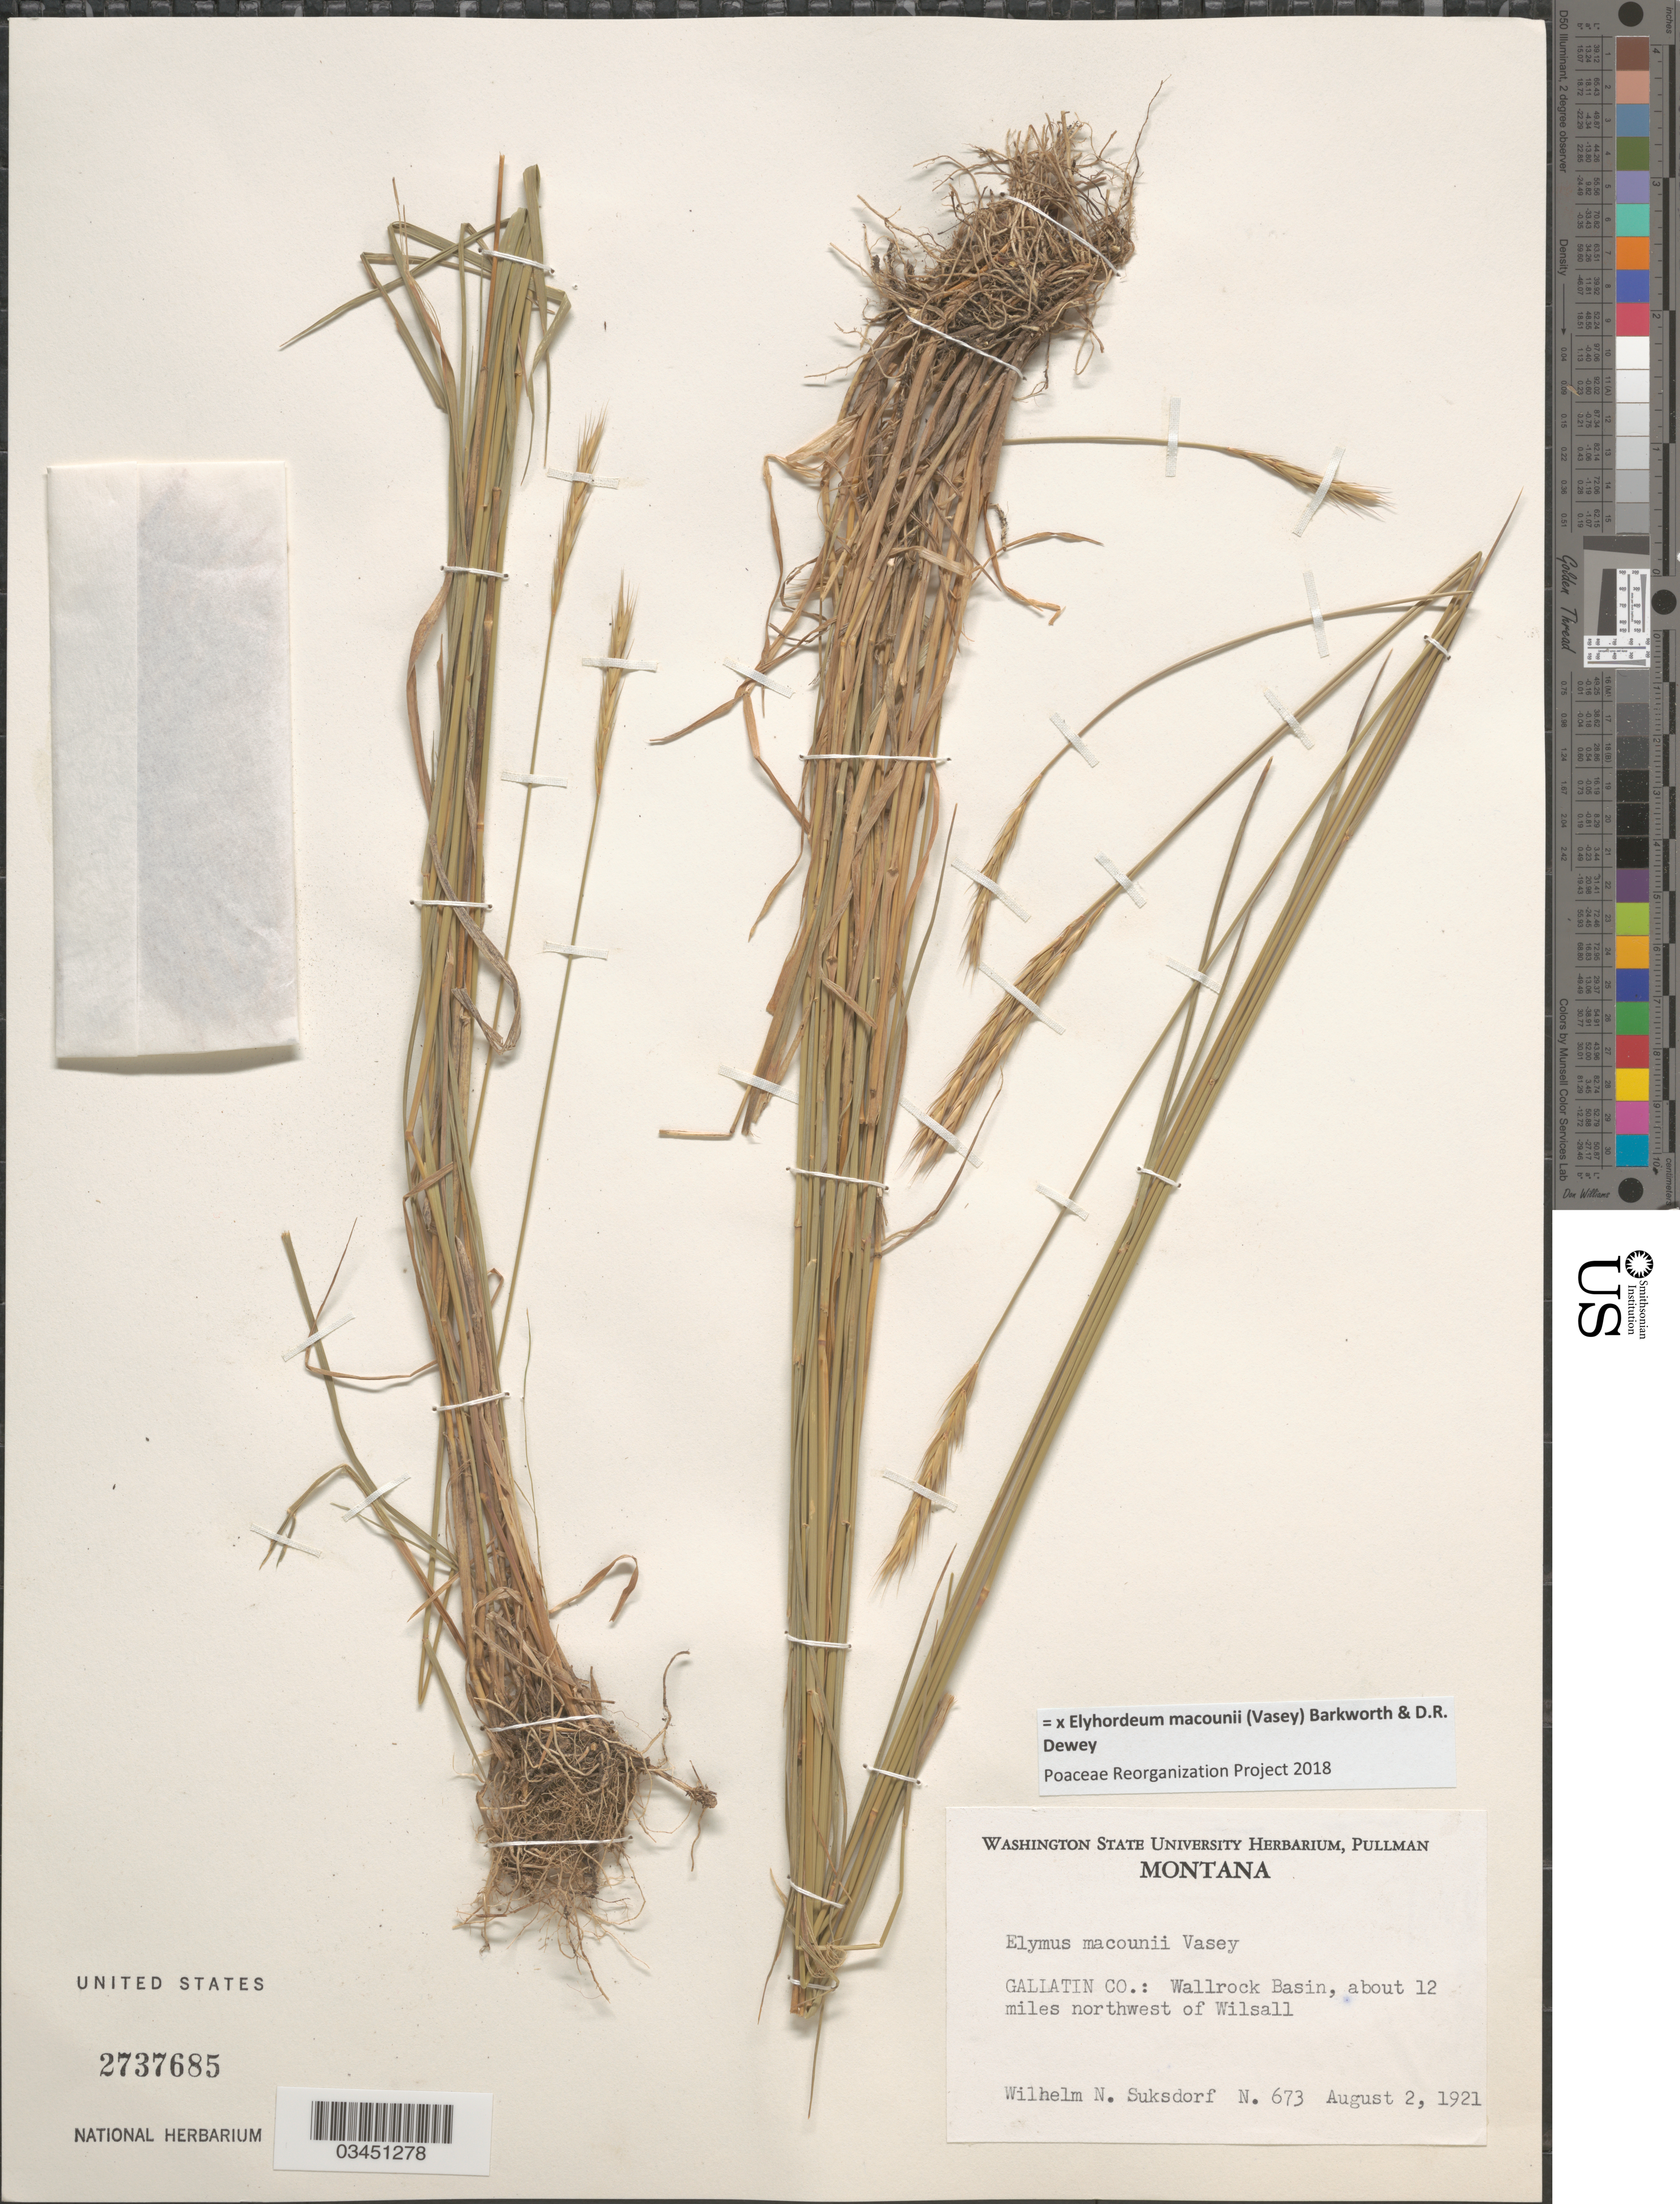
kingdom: Plantae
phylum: Tracheophyta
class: Liliopsida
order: Poales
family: Poaceae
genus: Elyhordeum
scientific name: x Elyhordeum macounii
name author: (Vasey) Barkworth & Dewey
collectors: W. N. Suksdorf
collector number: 673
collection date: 1921-08-02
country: United States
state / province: Montana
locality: Gallatin Co.: Wallrock Basin, about 12 miles northwest of Wilsall.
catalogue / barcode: US 2737685